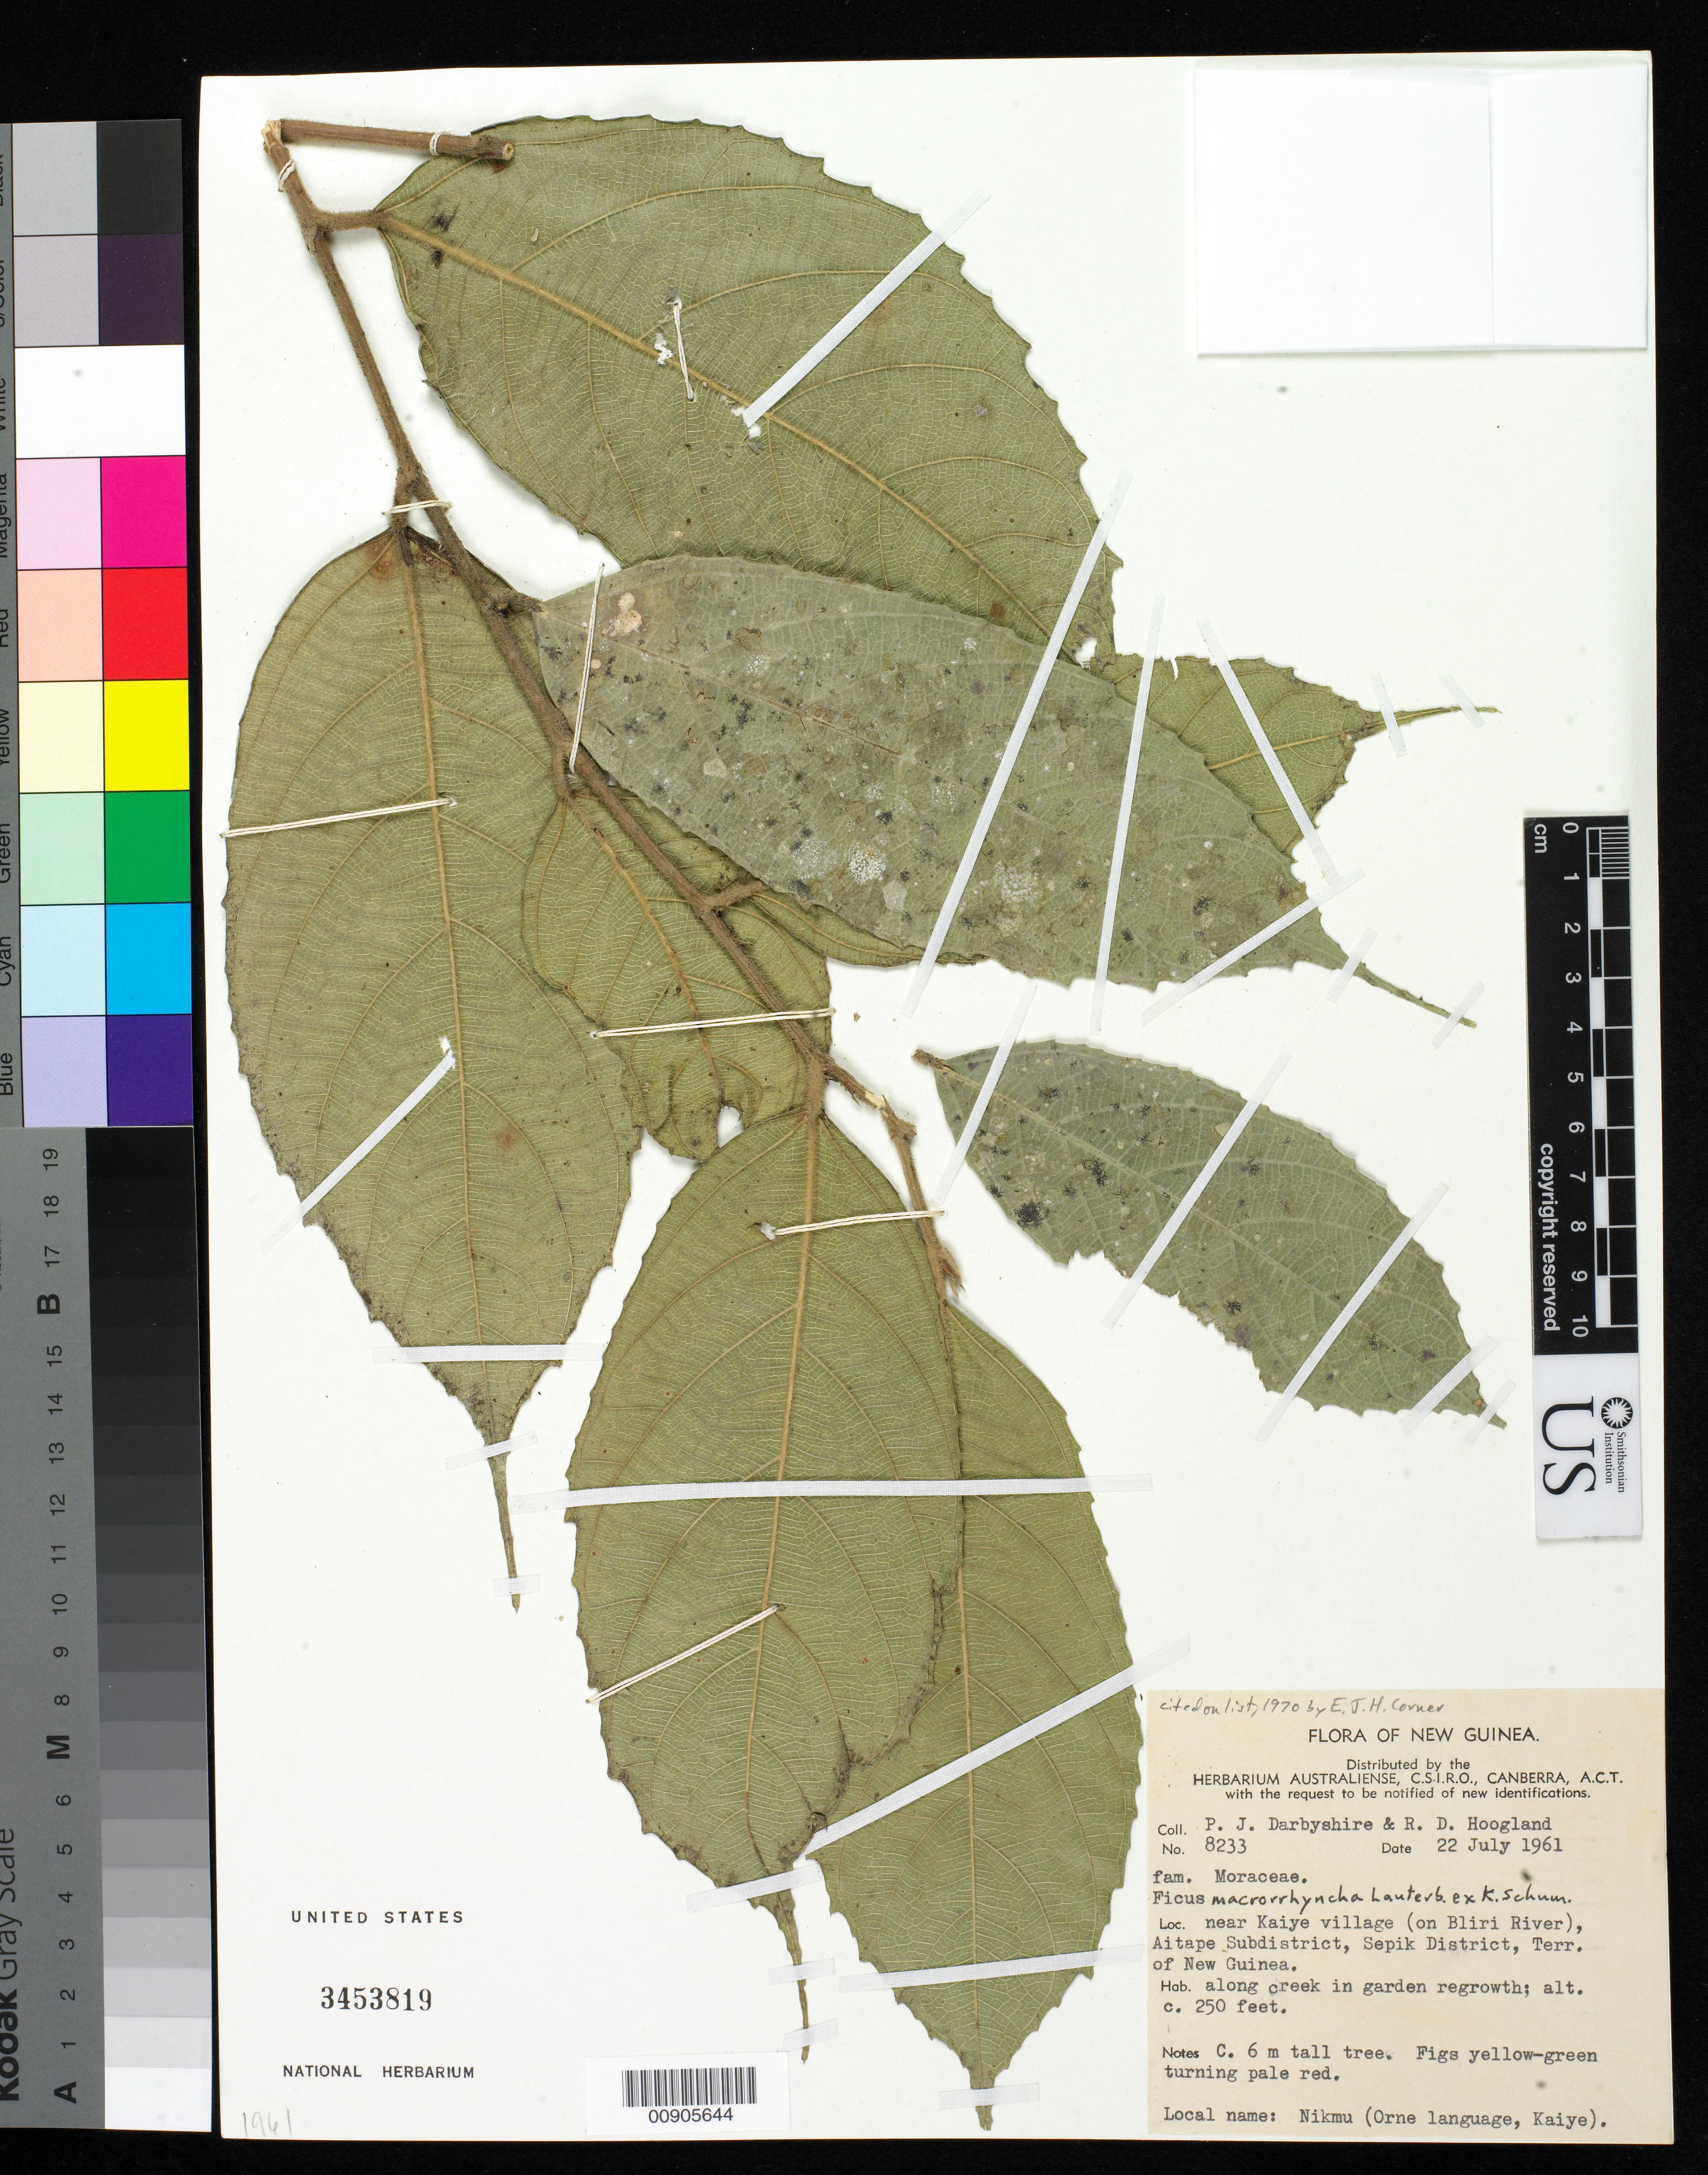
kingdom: Plantae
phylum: Tracheophyta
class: Magnoliopsida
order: Rosales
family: Moraceae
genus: Ficus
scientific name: Ficus macrorrhyncha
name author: K. Schum. & Lauterb.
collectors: P. Darbyshire & R. D. Hoogland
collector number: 8233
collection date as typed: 22 Jul 1961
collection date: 1961-07-22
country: Papua New Guinea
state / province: Sandaun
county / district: Aitape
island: New Guinea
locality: Sepik District, Aitape Subdistrict, near Kaiye village (on Bliri River)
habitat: Along creek in garden regrowth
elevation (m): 76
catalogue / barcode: US 3453819